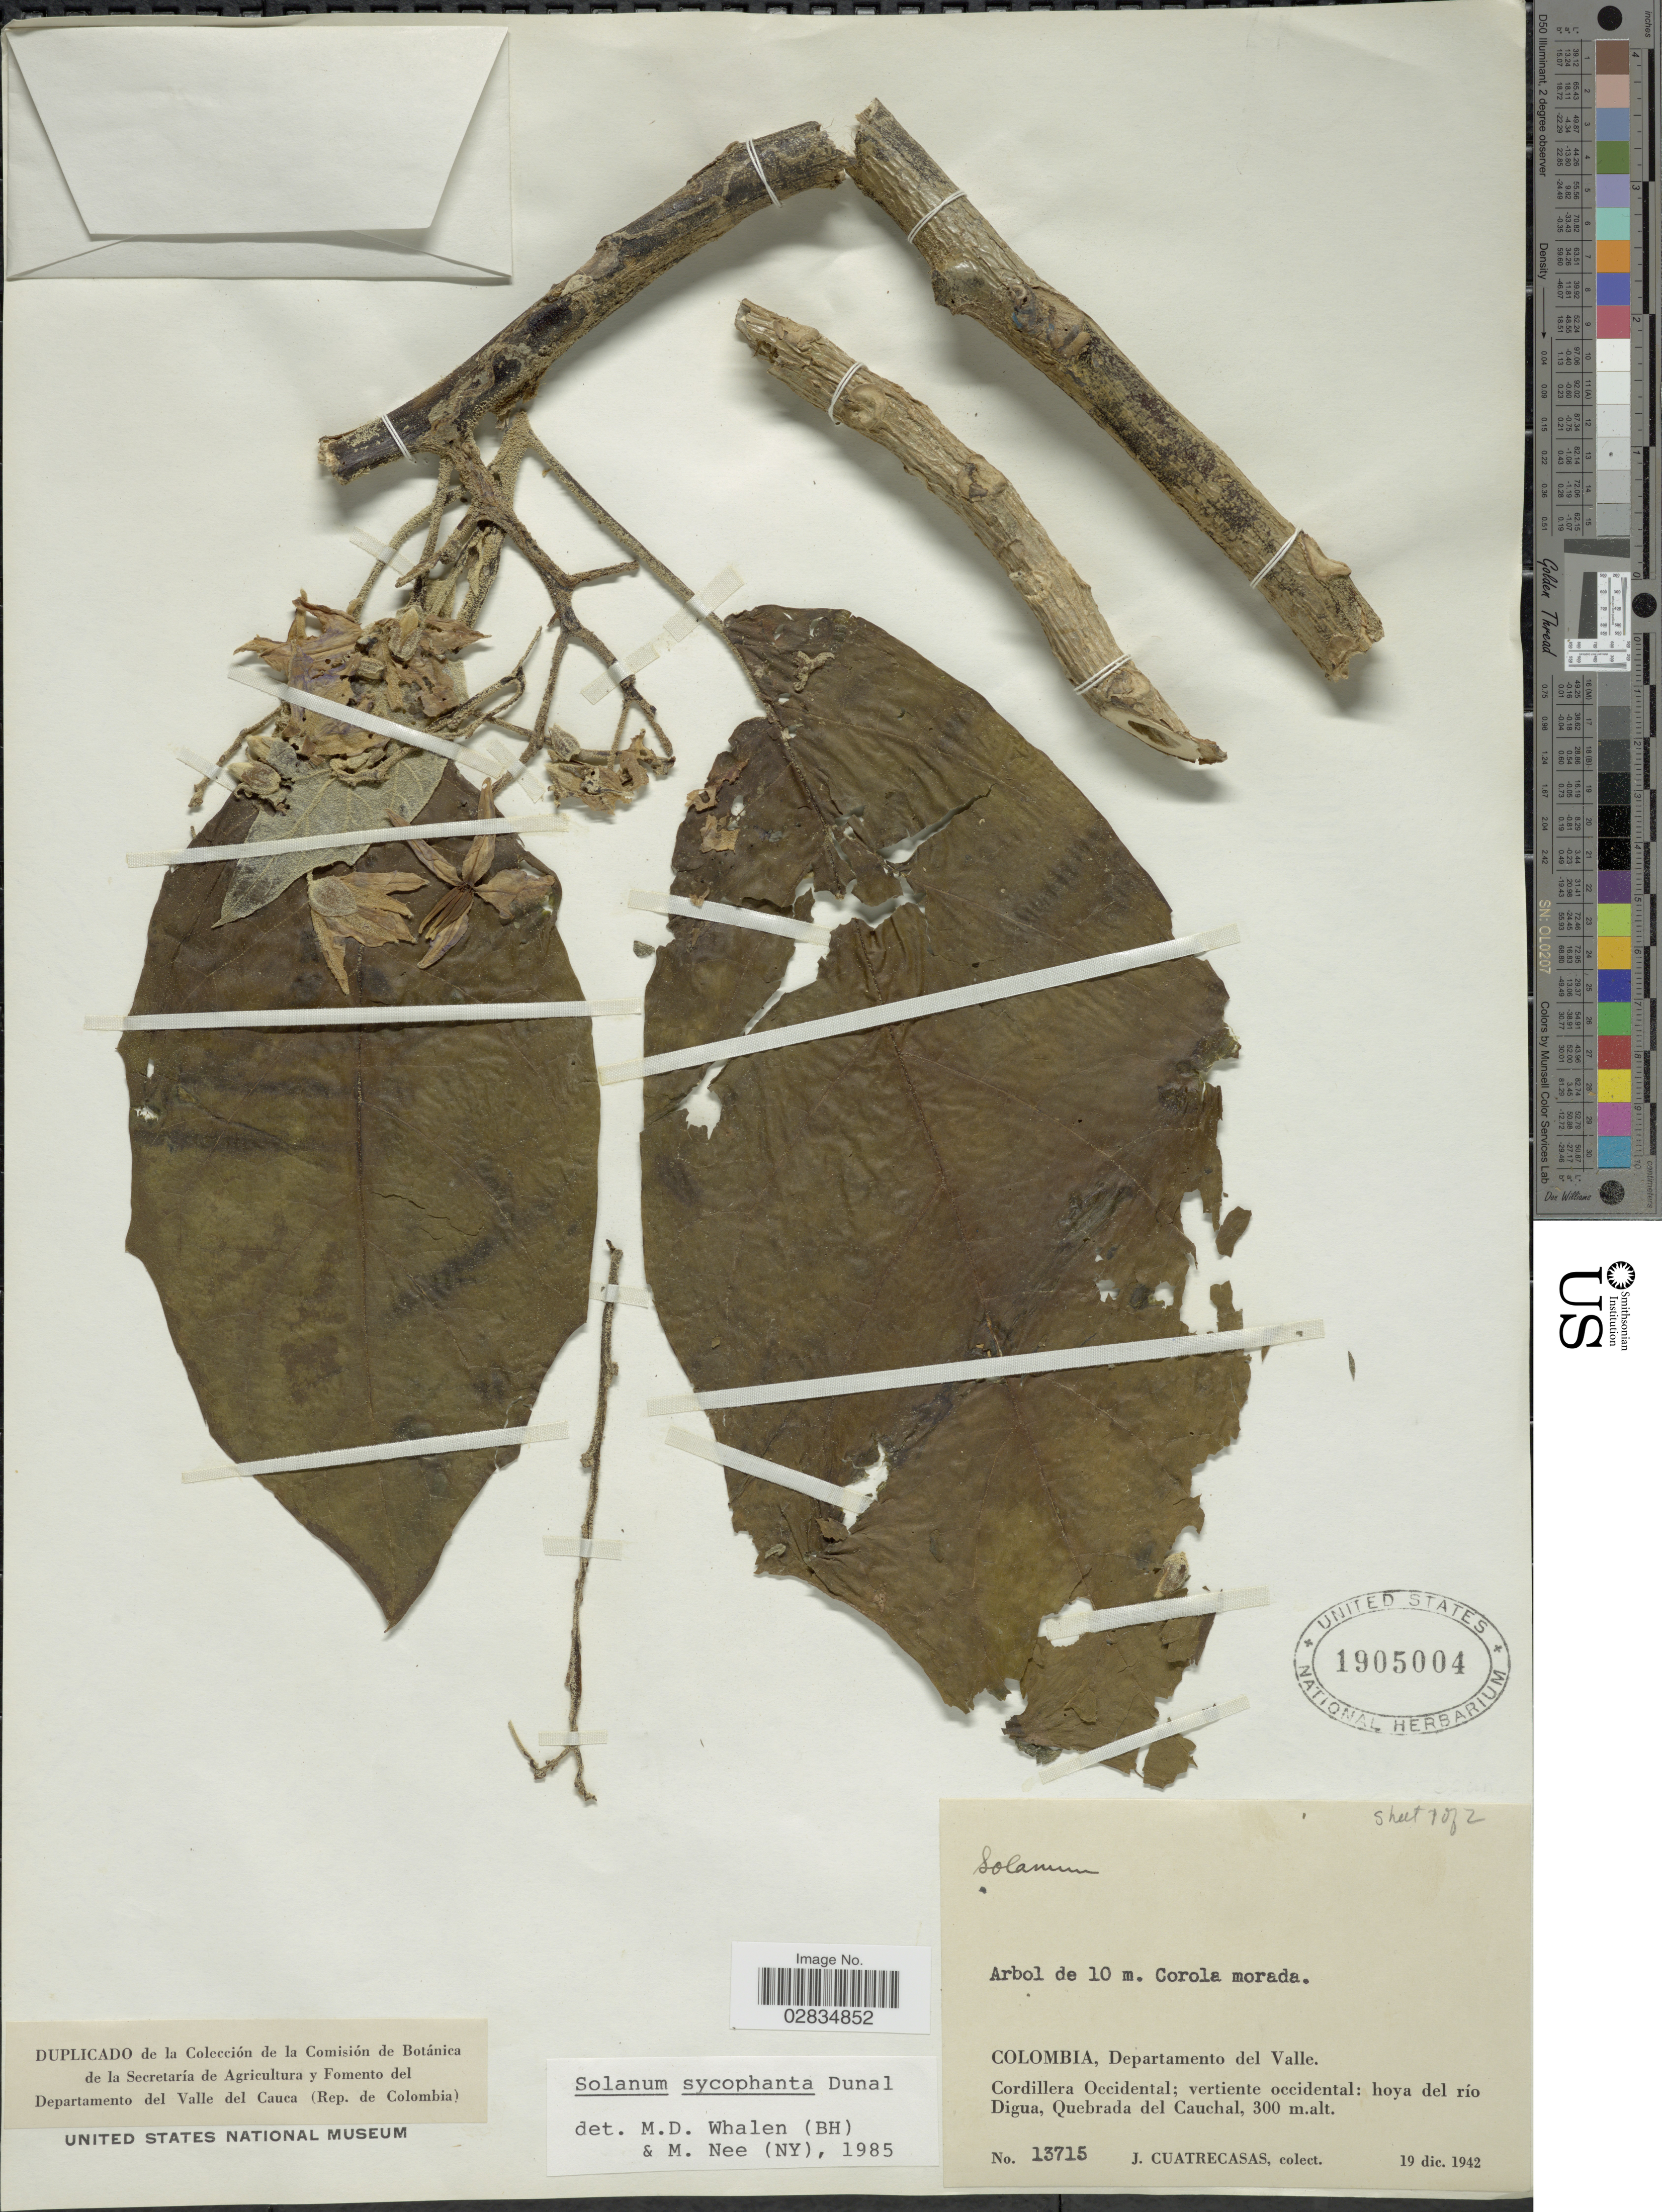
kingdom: Plantae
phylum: Tracheophyta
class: Magnoliopsida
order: Solanales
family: Solanaceae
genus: Solanum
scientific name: Solanum sycophanta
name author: Dunal in DC.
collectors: J. Cuatrecasas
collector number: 13715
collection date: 1942-12-19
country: Colombia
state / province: Valle del Cauca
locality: Departamento del Valle, Cordillera Occidental; vertiente occidental: hoya del río Digua, Quebrada del Cauchal.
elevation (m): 300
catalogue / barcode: US 1905004